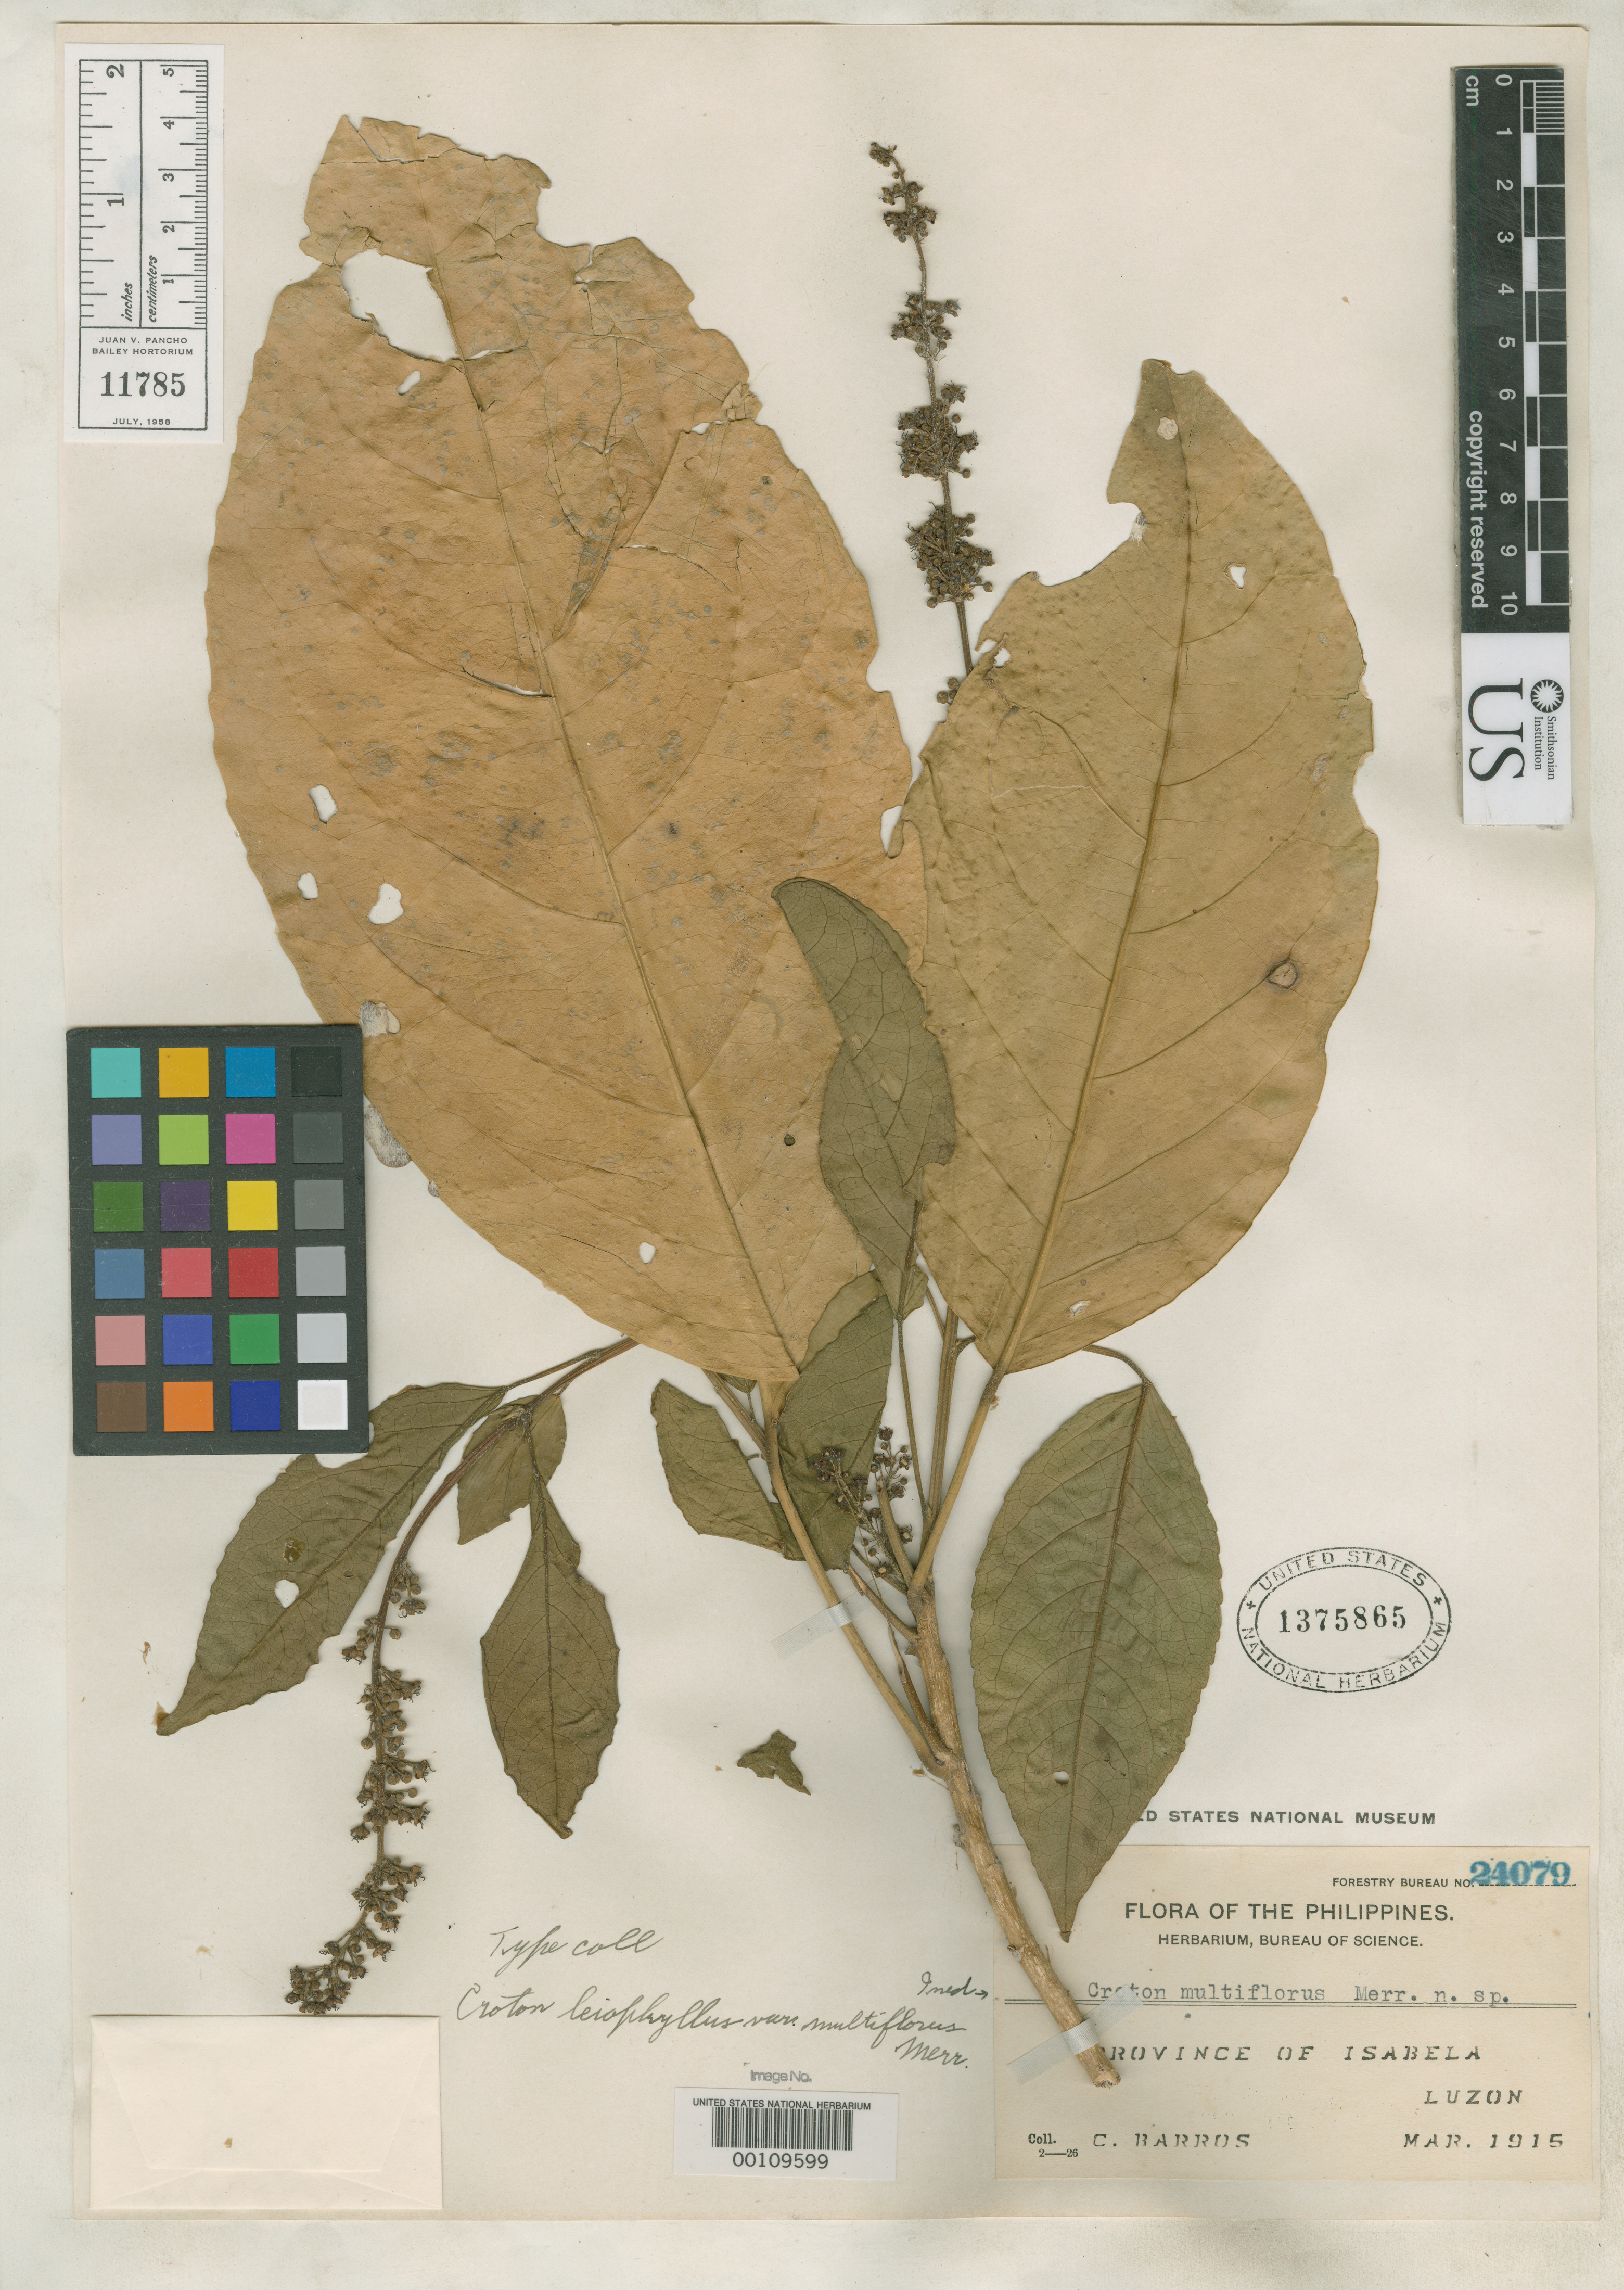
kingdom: Plantae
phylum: Tracheophyta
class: Magnoliopsida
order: Malpighiales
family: Euphorbiaceae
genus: Croton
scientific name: Croton leiophyllus var. multiflorus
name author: Merr.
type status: Isotype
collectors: C. Barros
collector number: Bur. Sci. 24079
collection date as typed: Mar 1915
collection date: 1915-03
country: Philippines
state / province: Cagayan Valley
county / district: Isabela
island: Luzon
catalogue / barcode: US 1375865